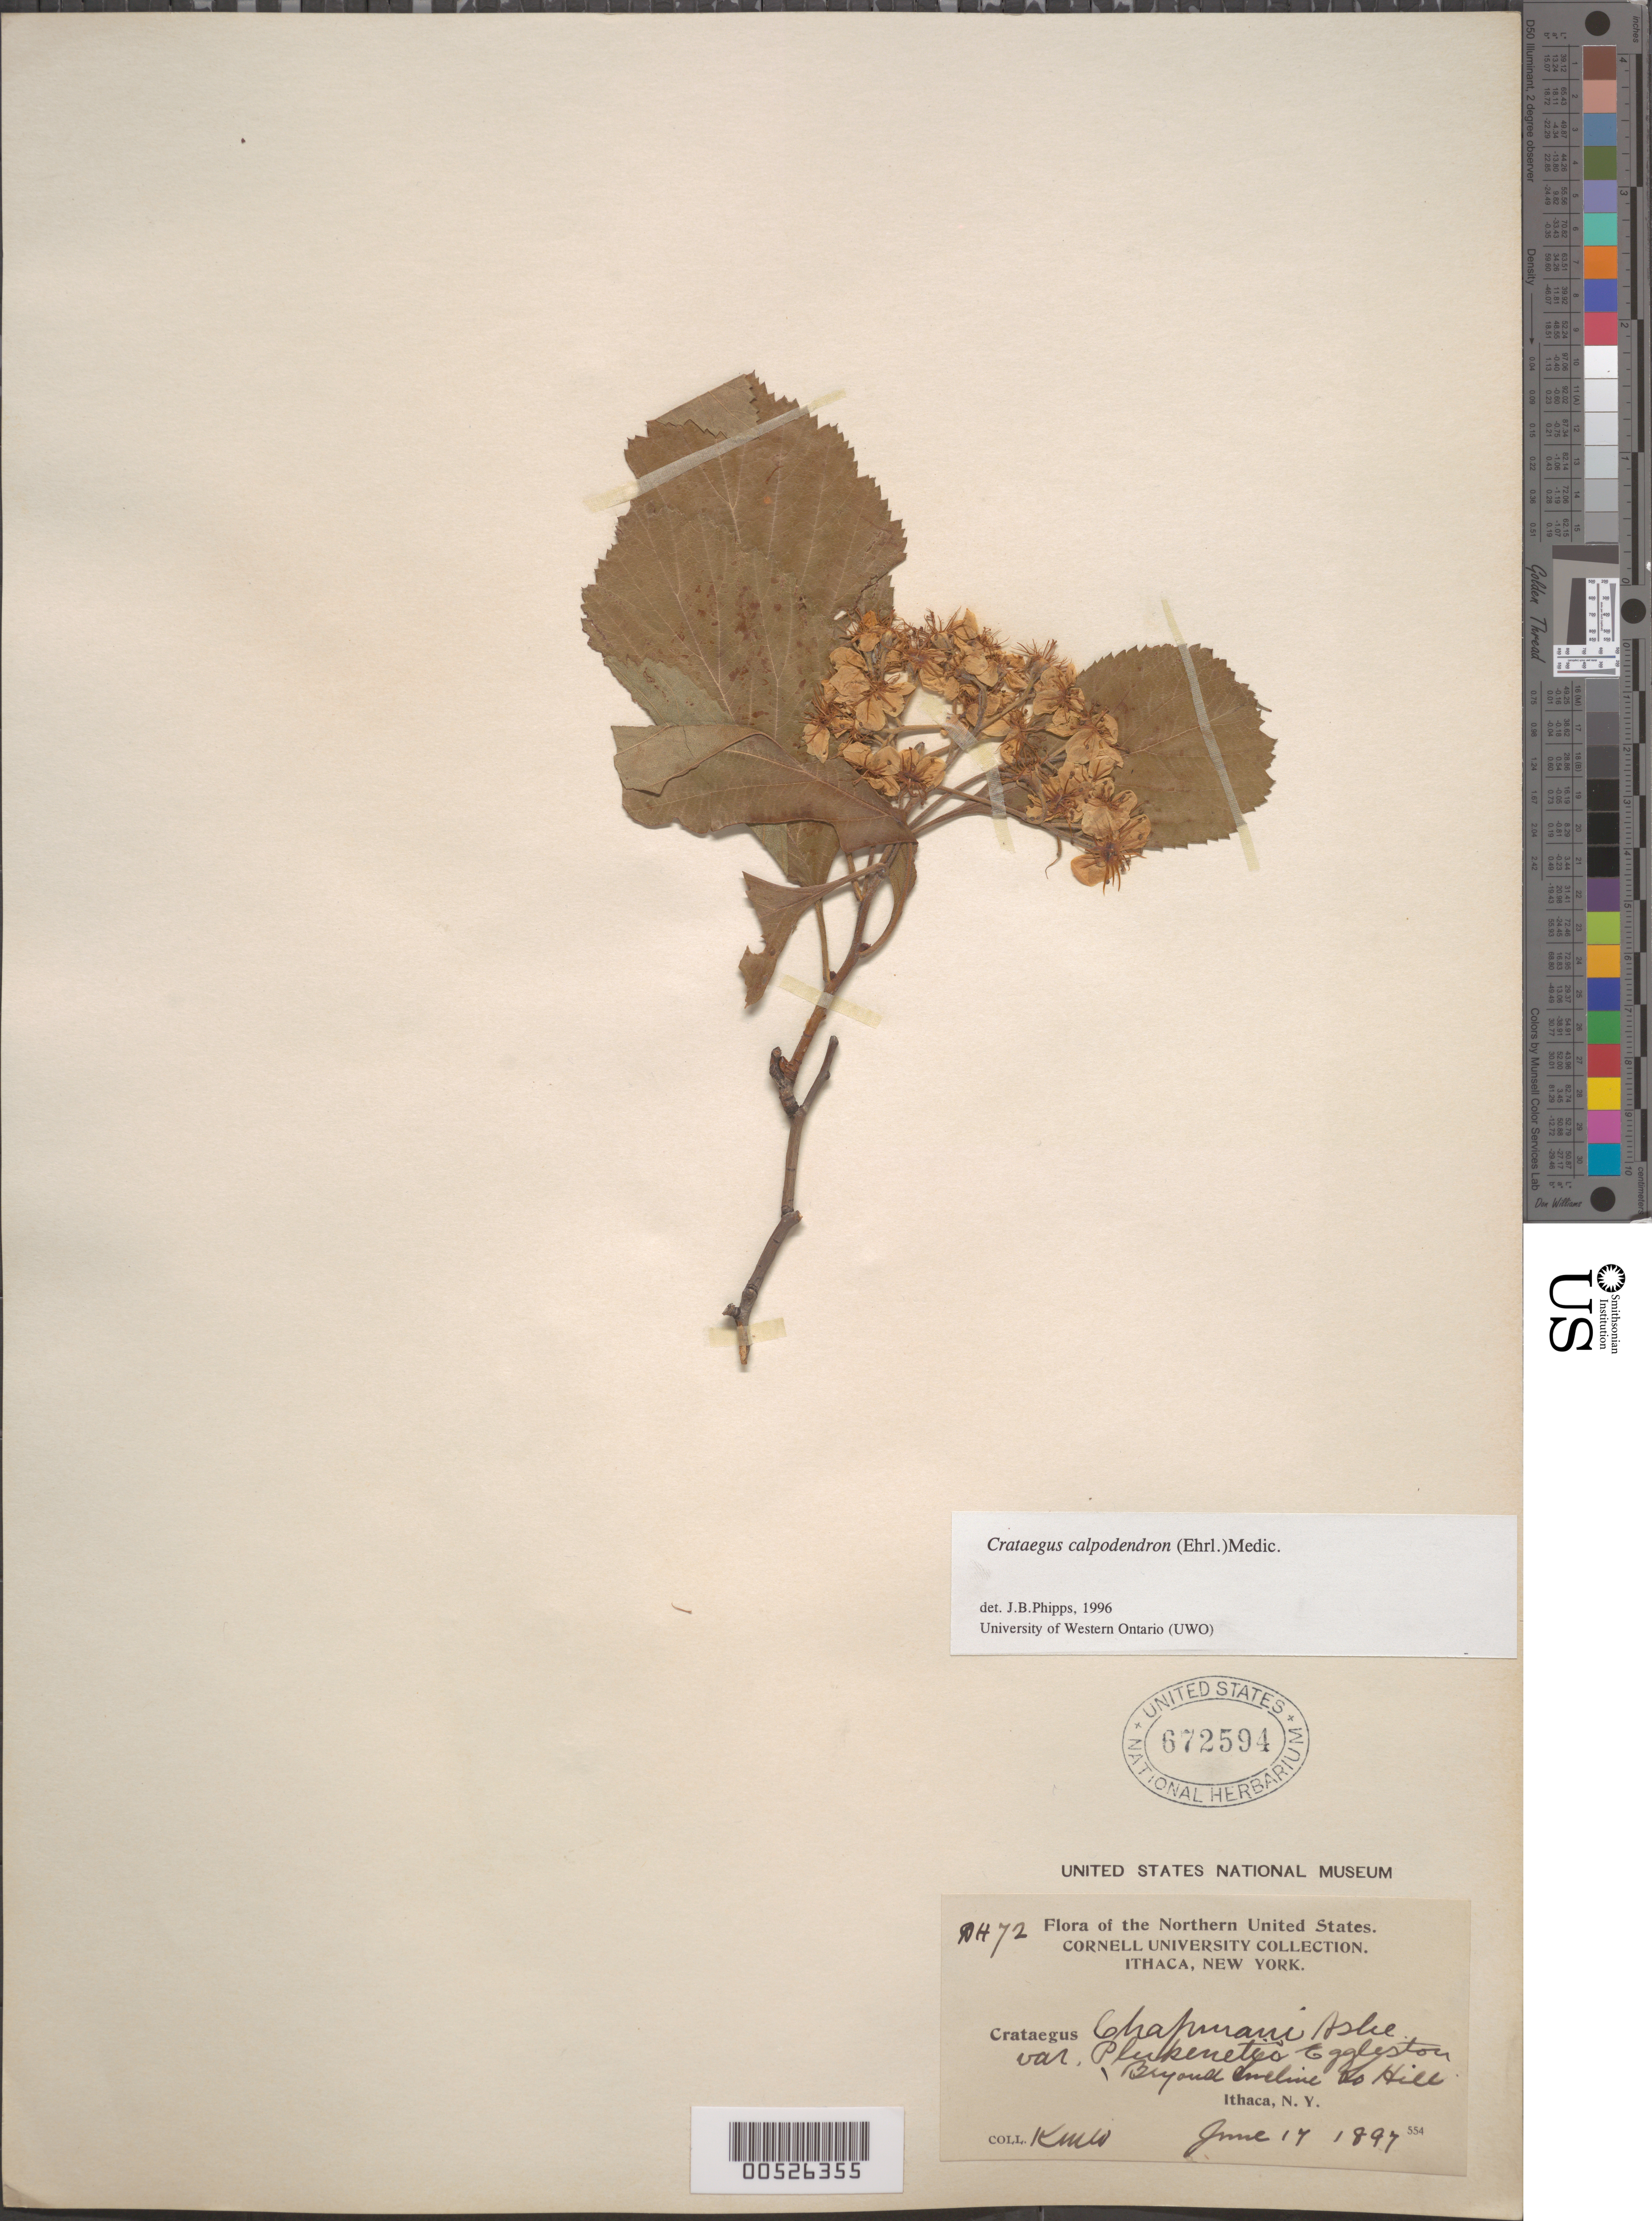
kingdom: Plantae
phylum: Tracheophyta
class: Magnoliopsida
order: Rosales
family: Rosaceae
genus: Crataegus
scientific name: Crataegus calpodendron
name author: (Ehrh.) Medik.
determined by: Phipps, James B., (UWO), University of Western Ontario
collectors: K. M. Wiegand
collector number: DH72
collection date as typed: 17 Jun 1897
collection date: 1897-06-17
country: United States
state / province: New York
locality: Beyond Oneline(?) to hill, Ithaca NY.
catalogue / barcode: US 672594